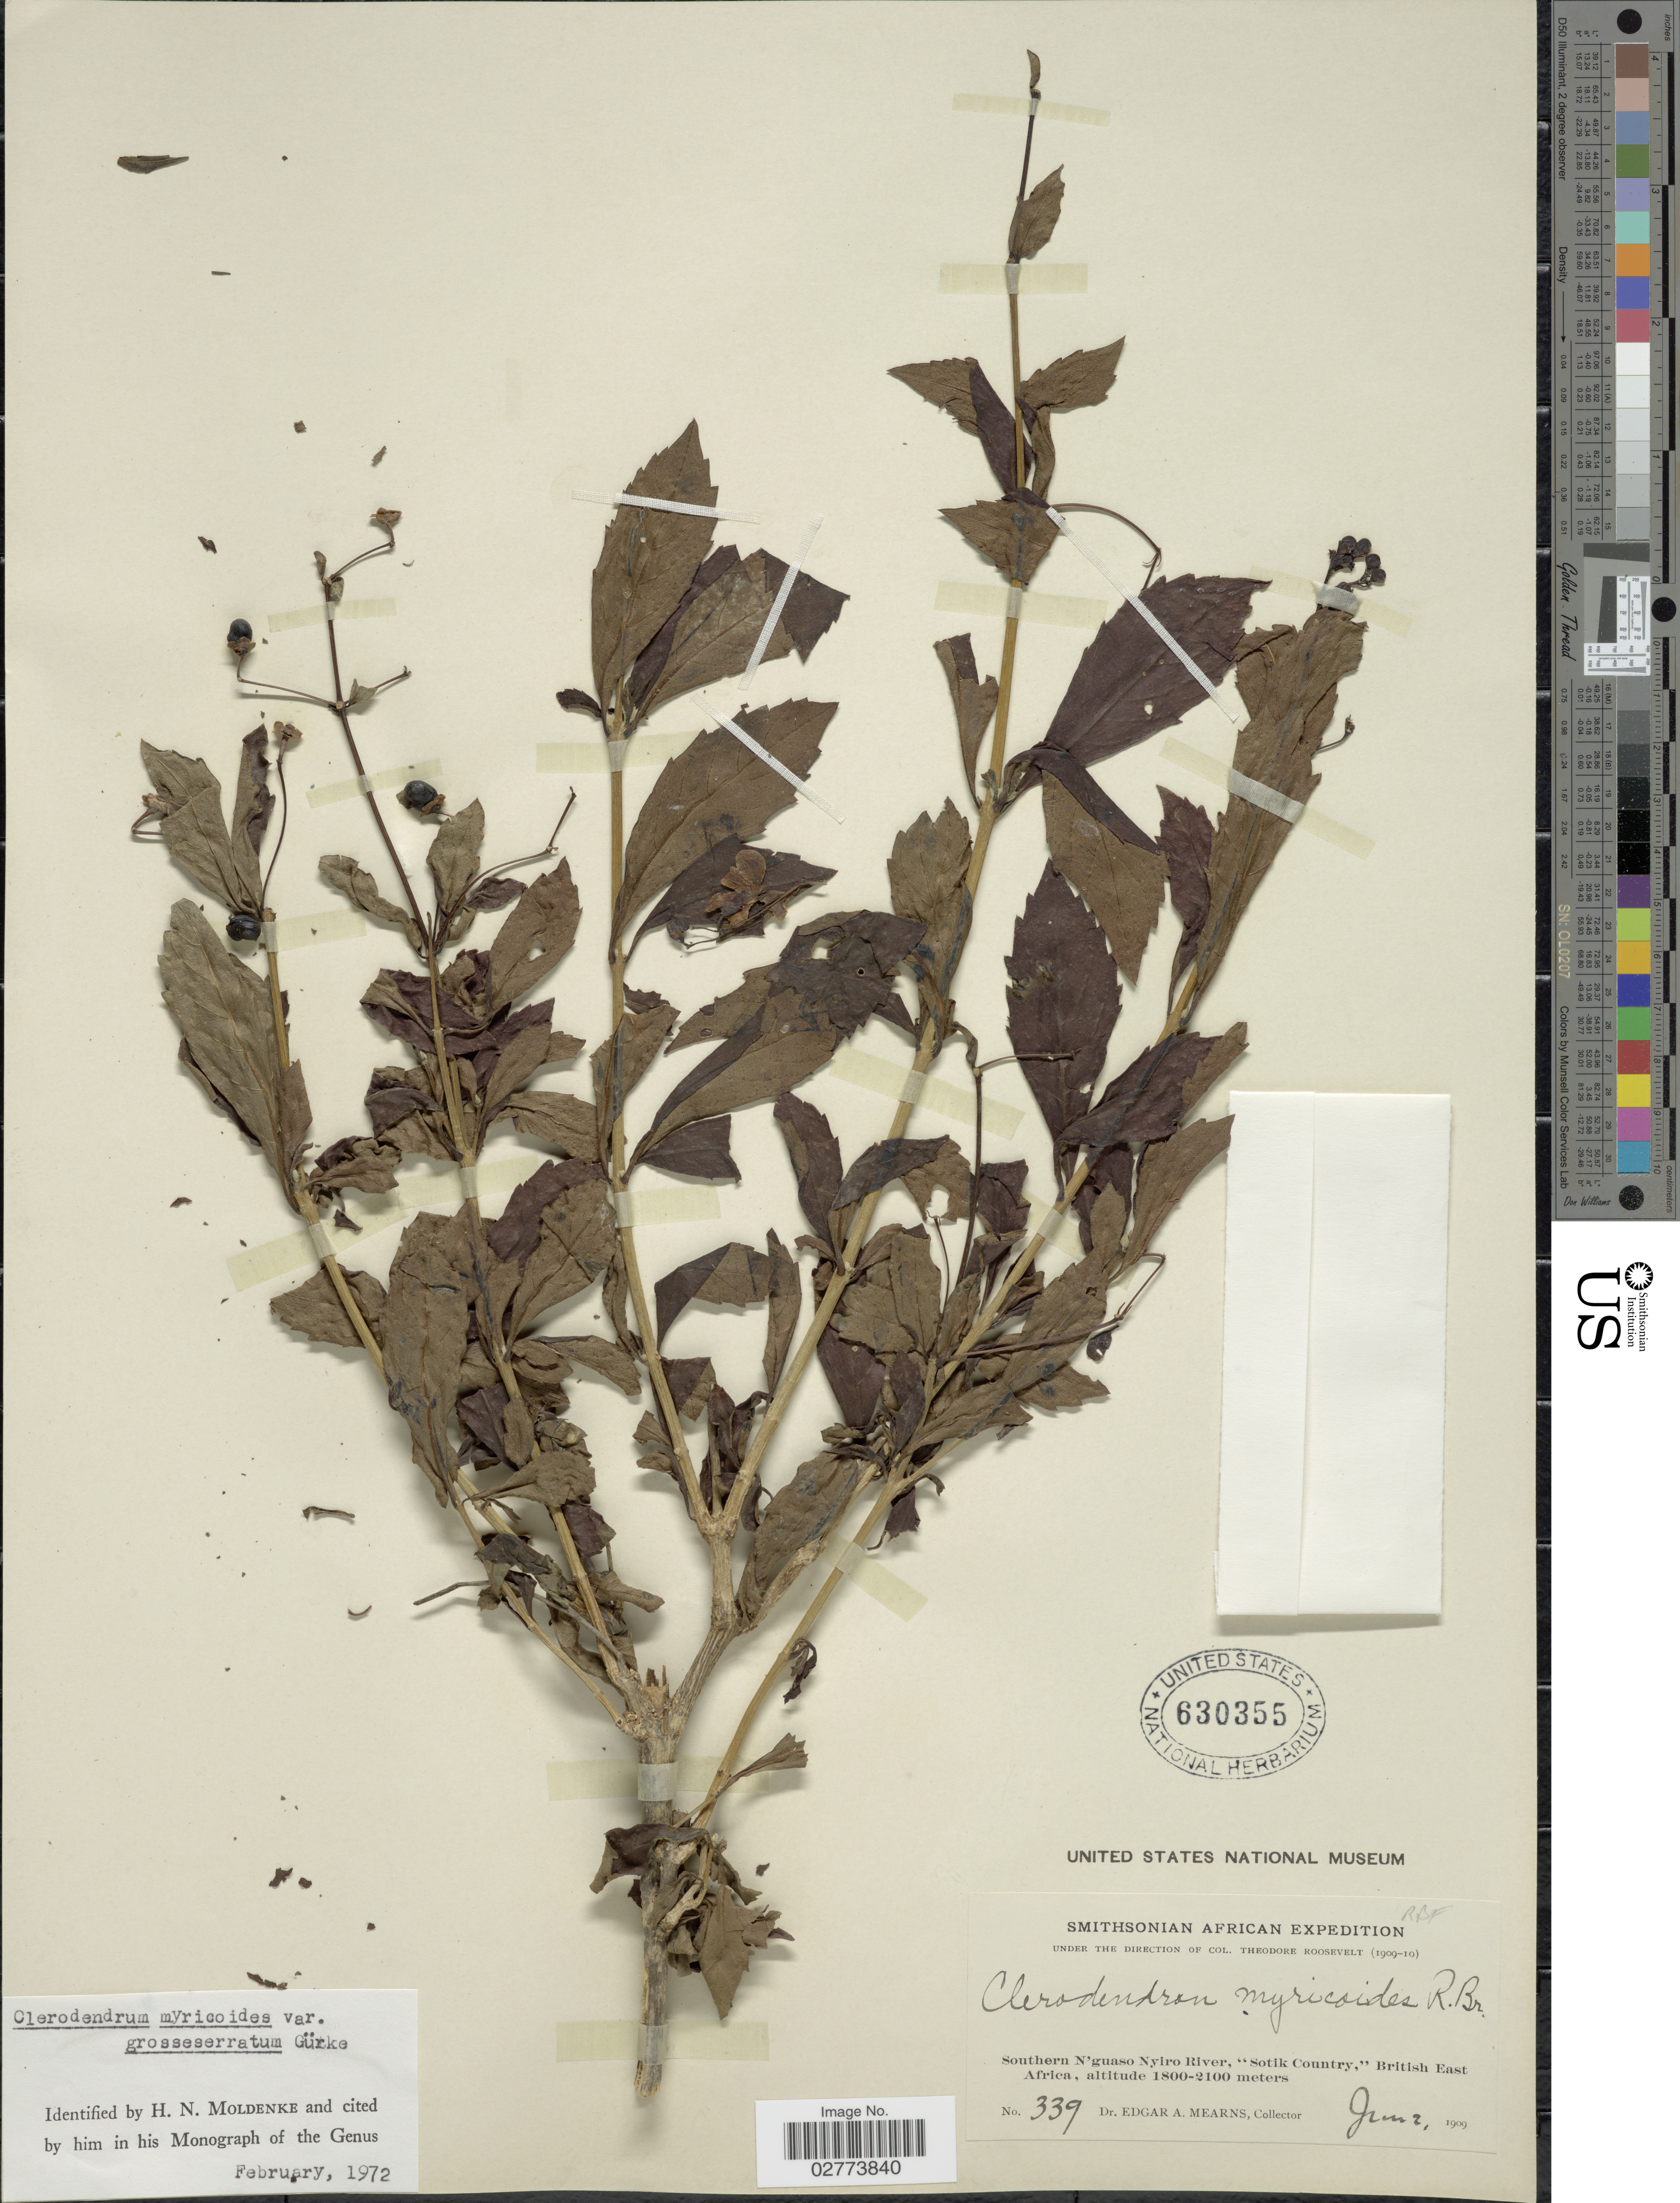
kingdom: Plantae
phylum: Tracheophyta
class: Magnoliopsida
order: Lamiales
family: Lamiaceae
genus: Clerodendrum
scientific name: Clerodendrum myricoides var. grossiserratum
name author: Gürke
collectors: E. A. Mearns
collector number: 339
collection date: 1909-06-02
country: Kenya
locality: Southern N'guaso Nyiro River, "Sotik Country, "British East Africa.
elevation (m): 1800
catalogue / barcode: US 630355